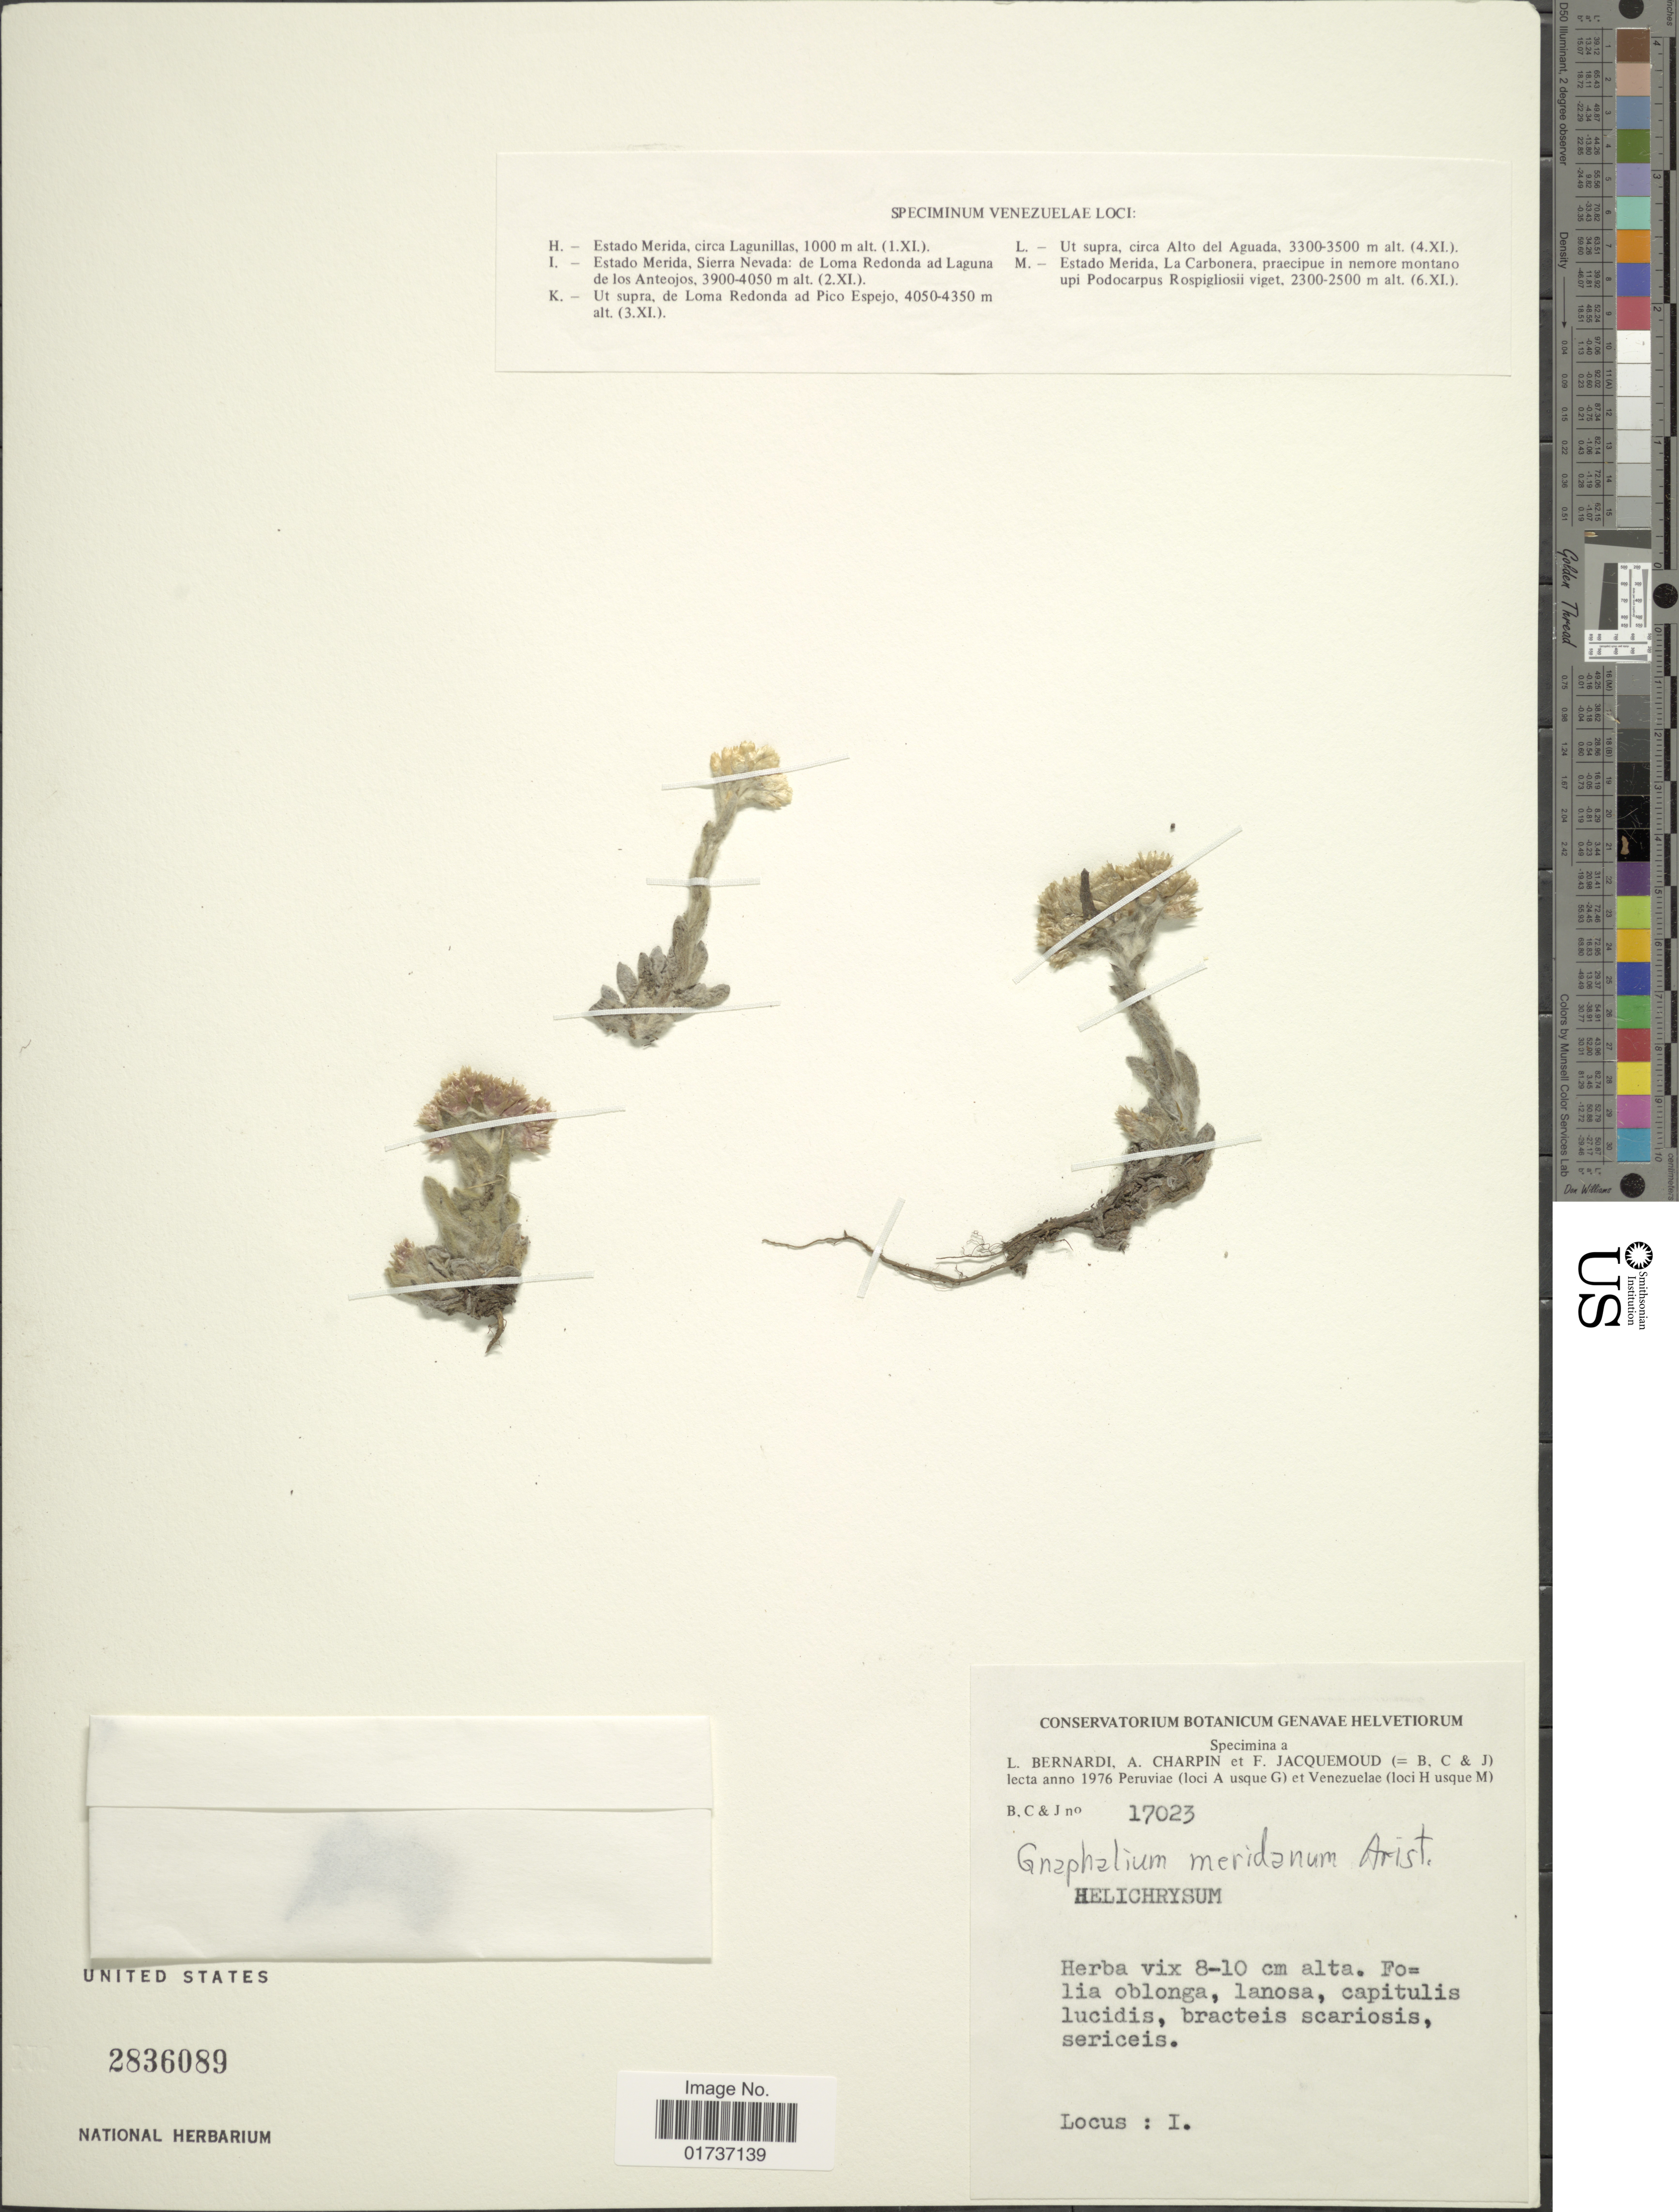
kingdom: Plantae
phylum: Tracheophyta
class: Magnoliopsida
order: Asterales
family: Asteraceae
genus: Gnaphalium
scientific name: Gnaphalium meridanum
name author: Aristeg.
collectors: L. Bernardi, A. Charpin & F. Jacquemoud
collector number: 17023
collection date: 1976-11-02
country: Venezuela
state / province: Mérida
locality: Sierra Nevada: de Loma Redonda ad Laguna de los Anteojos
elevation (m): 3900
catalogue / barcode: US 2836089